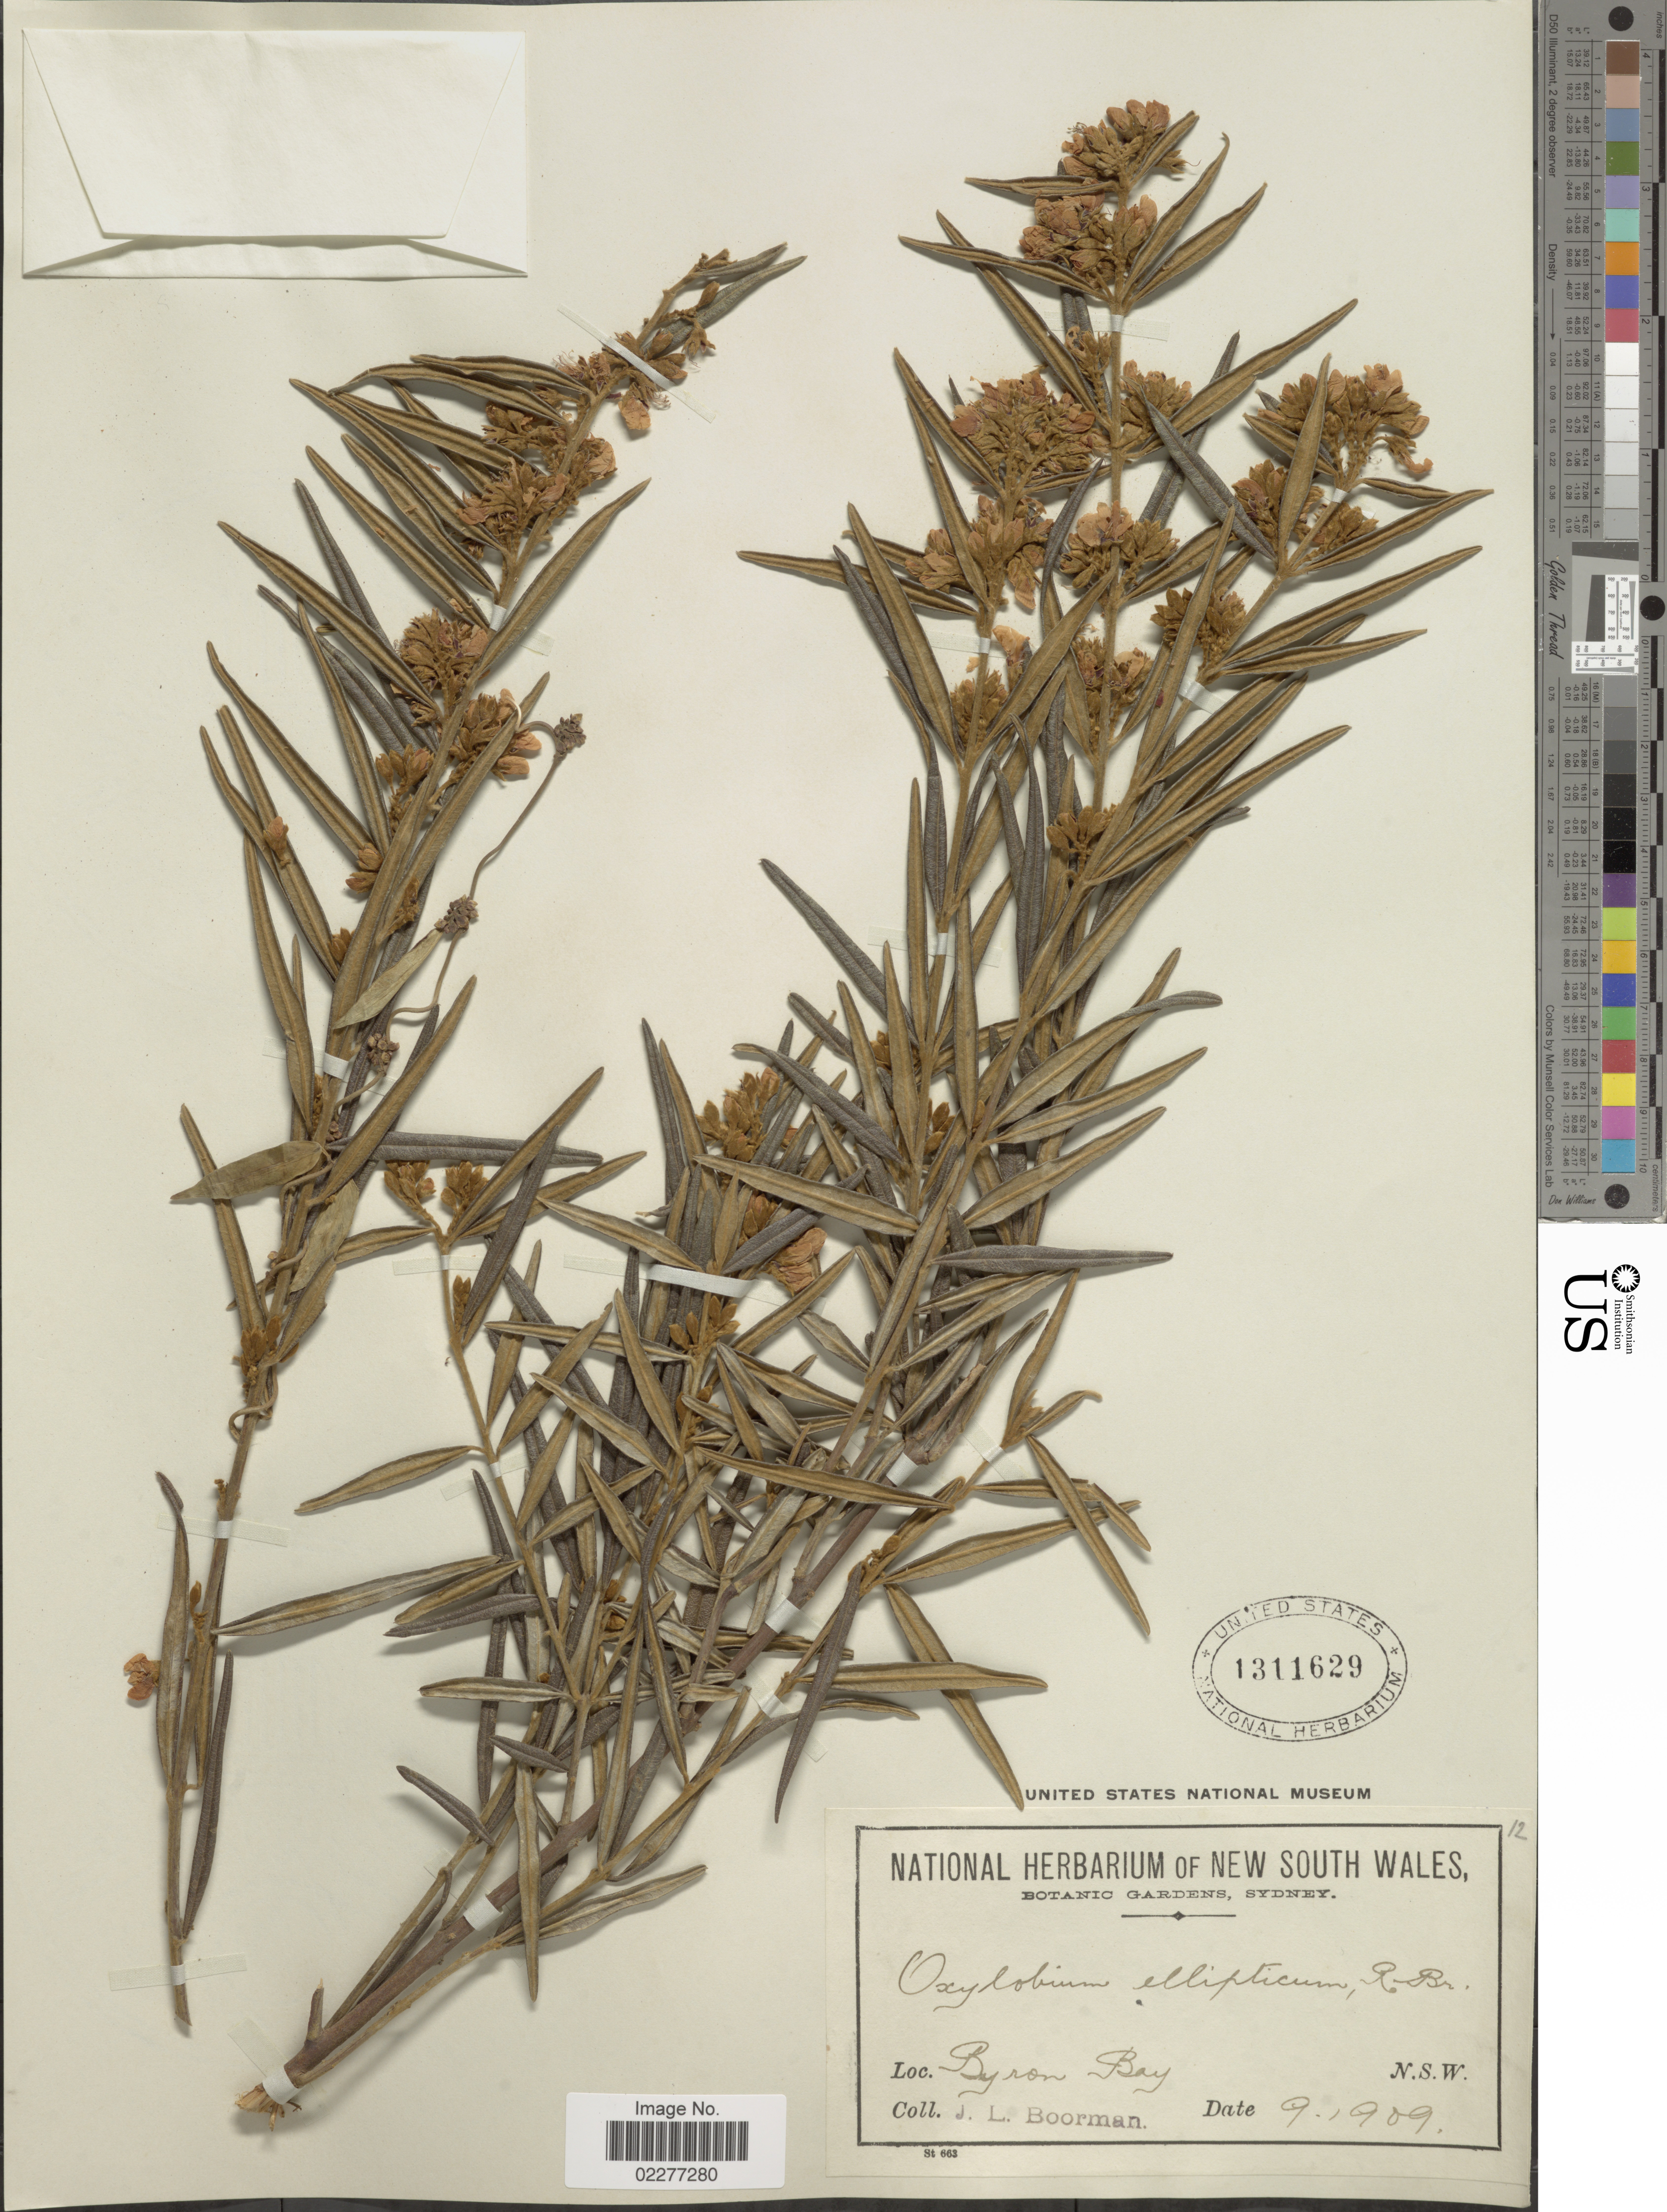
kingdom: Plantae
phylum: Tracheophyta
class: Magnoliopsida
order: Fabales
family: Fabaceae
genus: Oxylobium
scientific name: Oxylobium ellipticum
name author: (Vent.) R. Br.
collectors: J. Boorman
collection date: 1909-09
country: Australia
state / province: New South Wales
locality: Byron Bay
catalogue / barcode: US 1311629